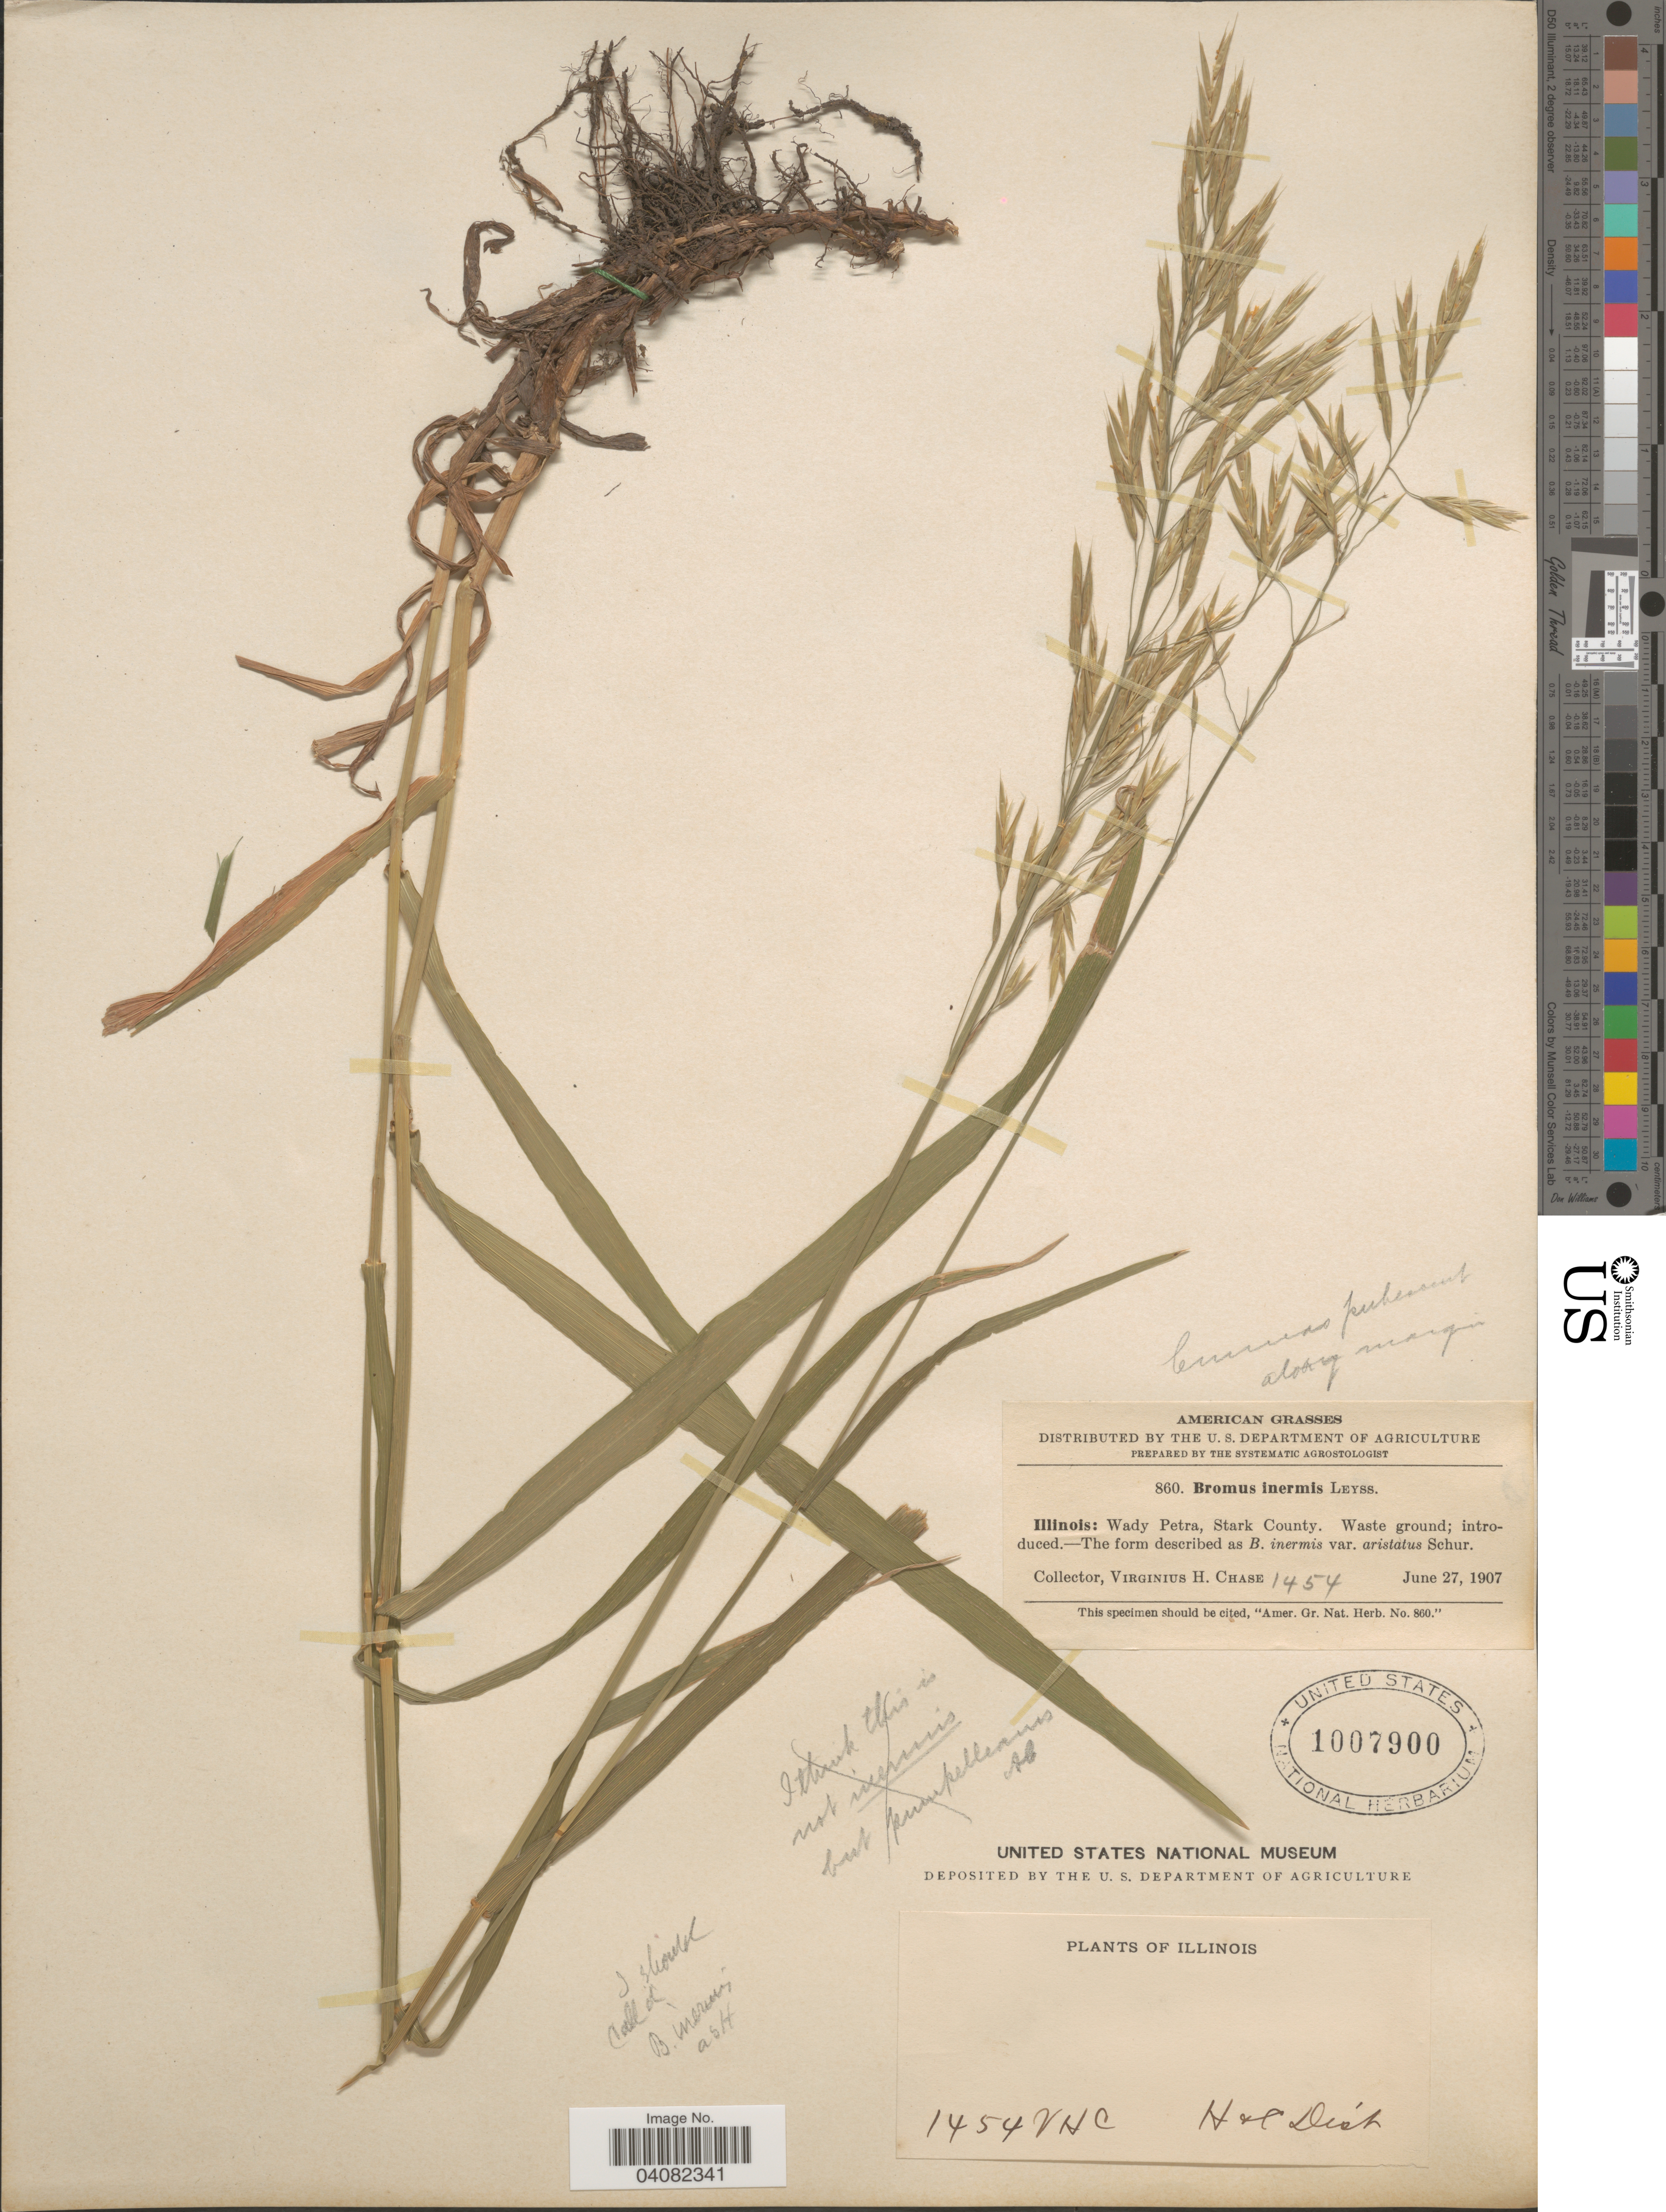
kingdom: Plantae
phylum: Tracheophyta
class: Liliopsida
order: Poales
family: Poaceae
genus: Bromus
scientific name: Bromus inermis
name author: Leyss.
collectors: V. H. Chase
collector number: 1454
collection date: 1907-06-27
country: United States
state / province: Illinois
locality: Wady Petra, Stark County.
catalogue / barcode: US 1007900